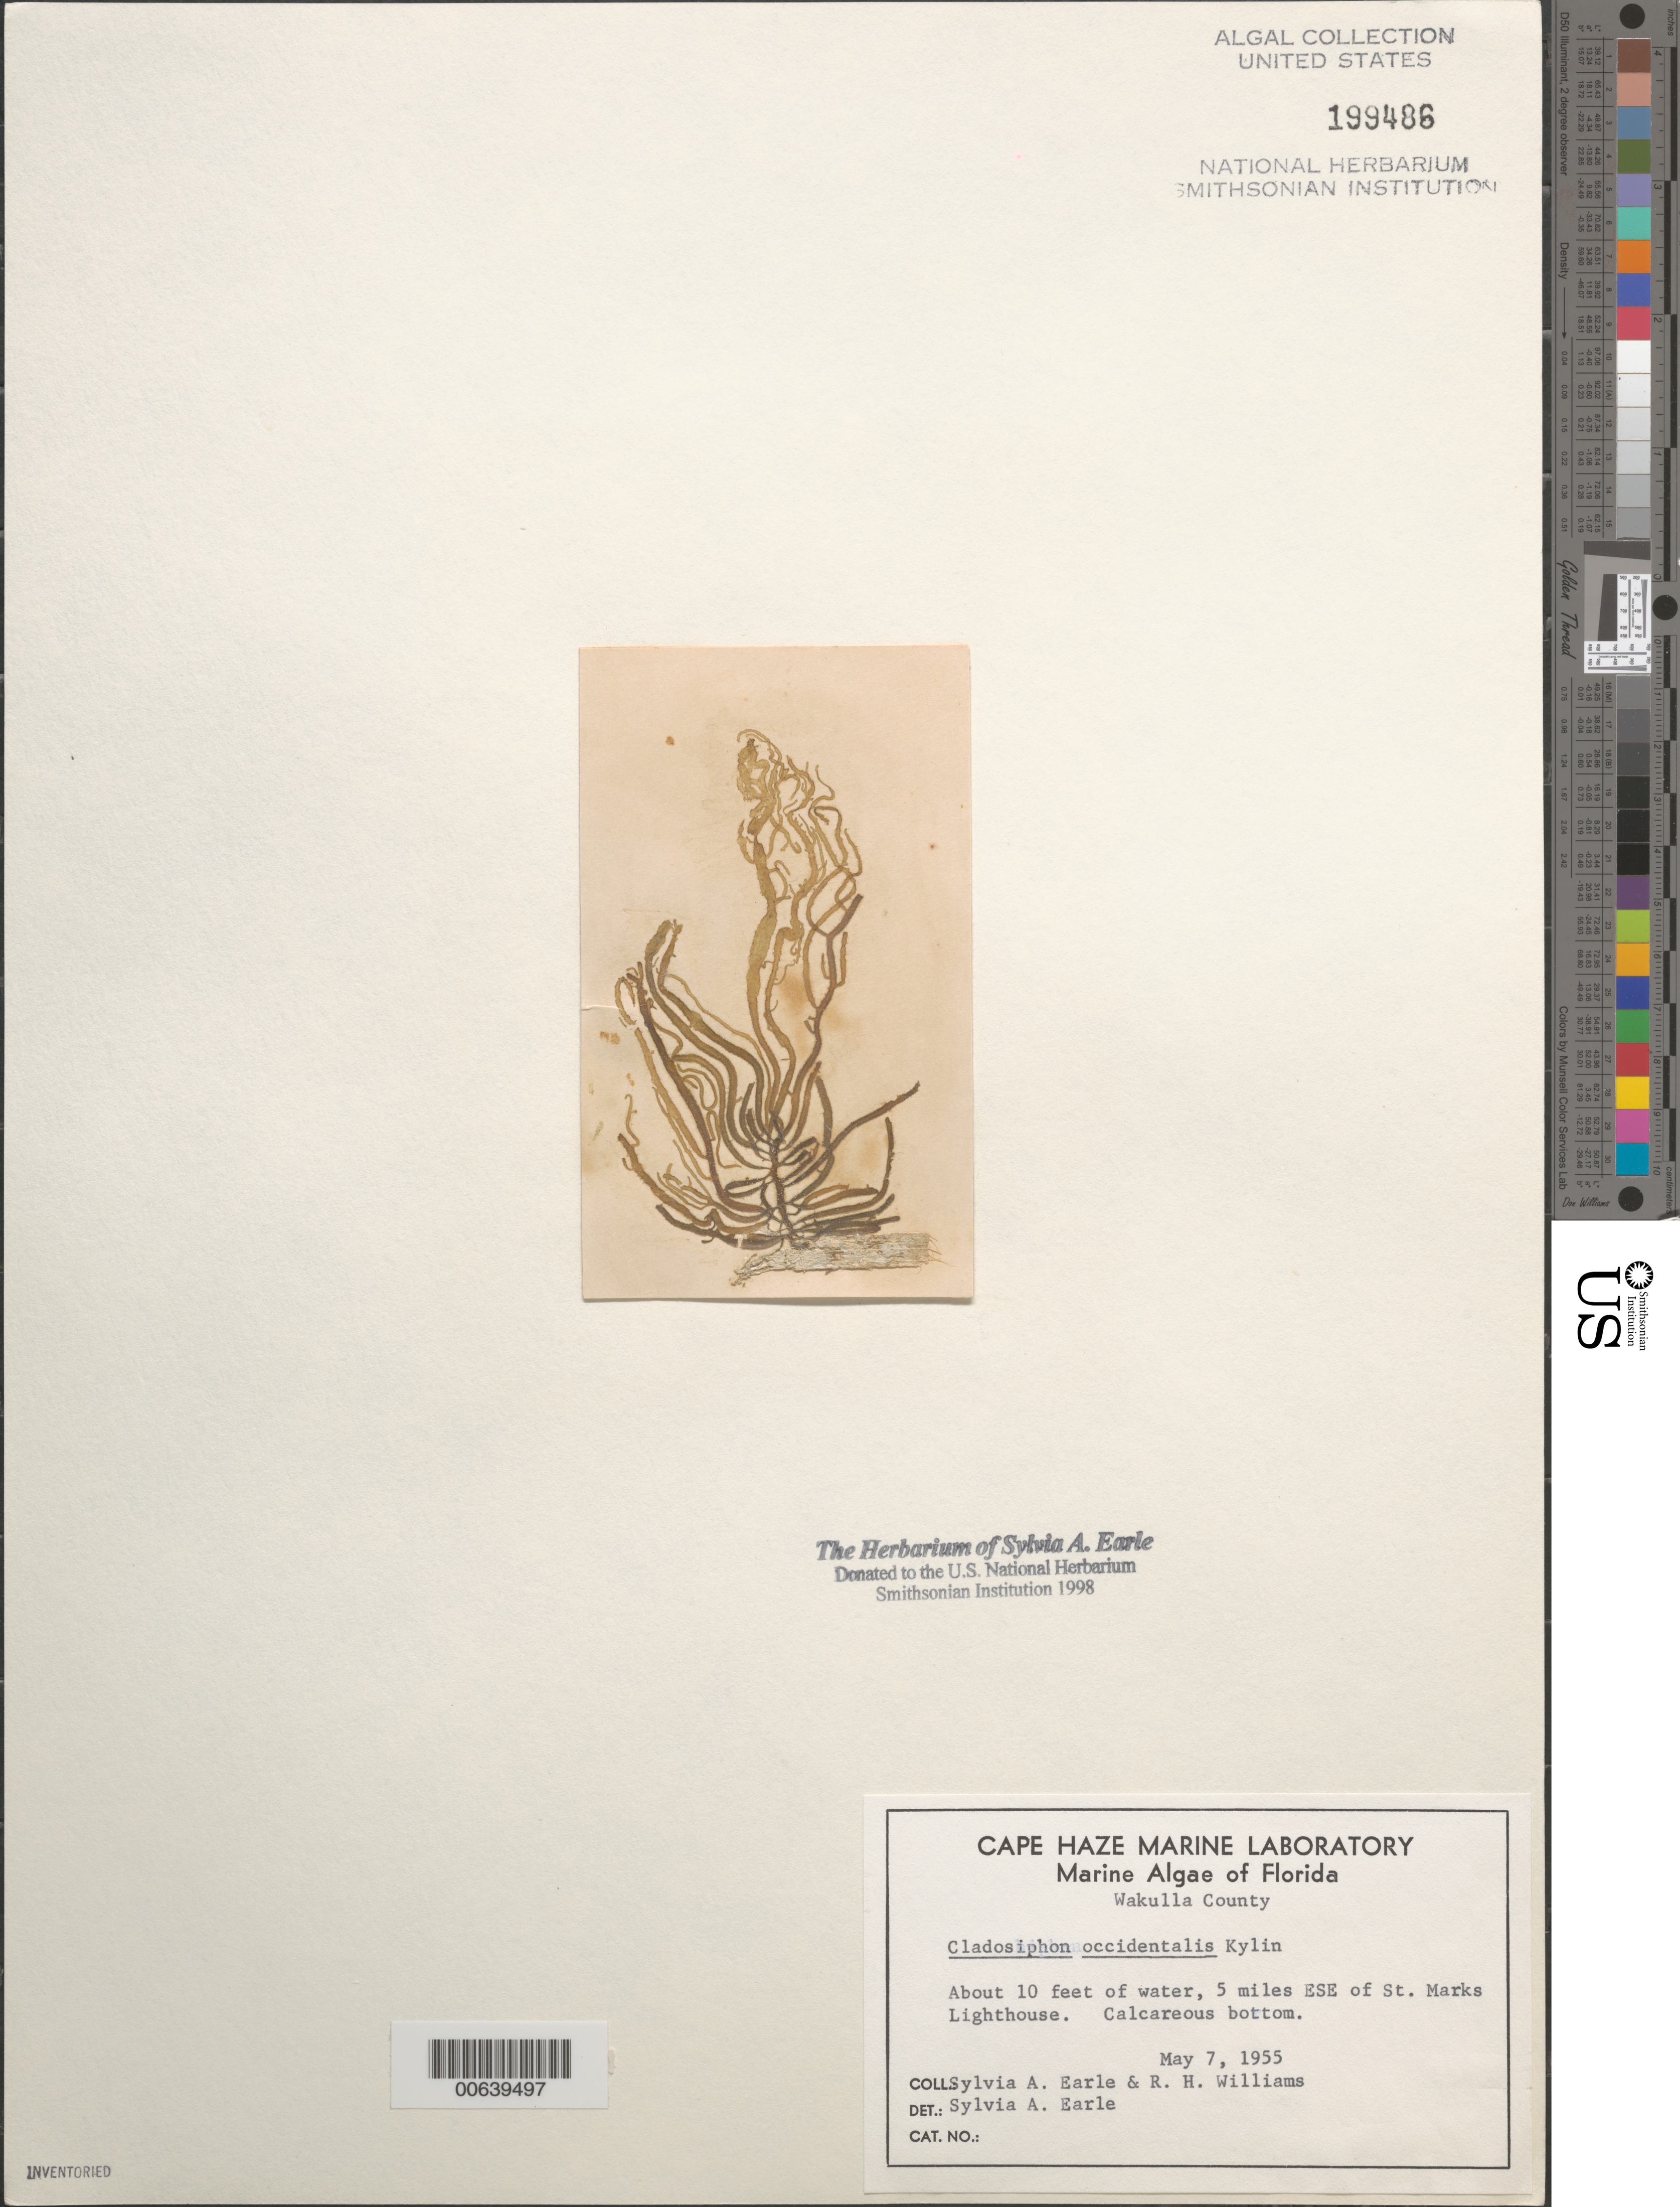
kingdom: Chromista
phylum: Ochrophyta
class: Phaeophyceae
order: Ectocarpales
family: Chordariaceae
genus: Cladosiphon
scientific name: Cladosiphon occidentalis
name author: Kylin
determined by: Earle, S. A.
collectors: S. A. Earle & R. H. Williams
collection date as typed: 07 May 1955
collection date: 1955-05-07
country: United States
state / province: Florida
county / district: Wakulla County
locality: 5 miles east southeast of St. Marks Lighthouse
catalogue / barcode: US 199486